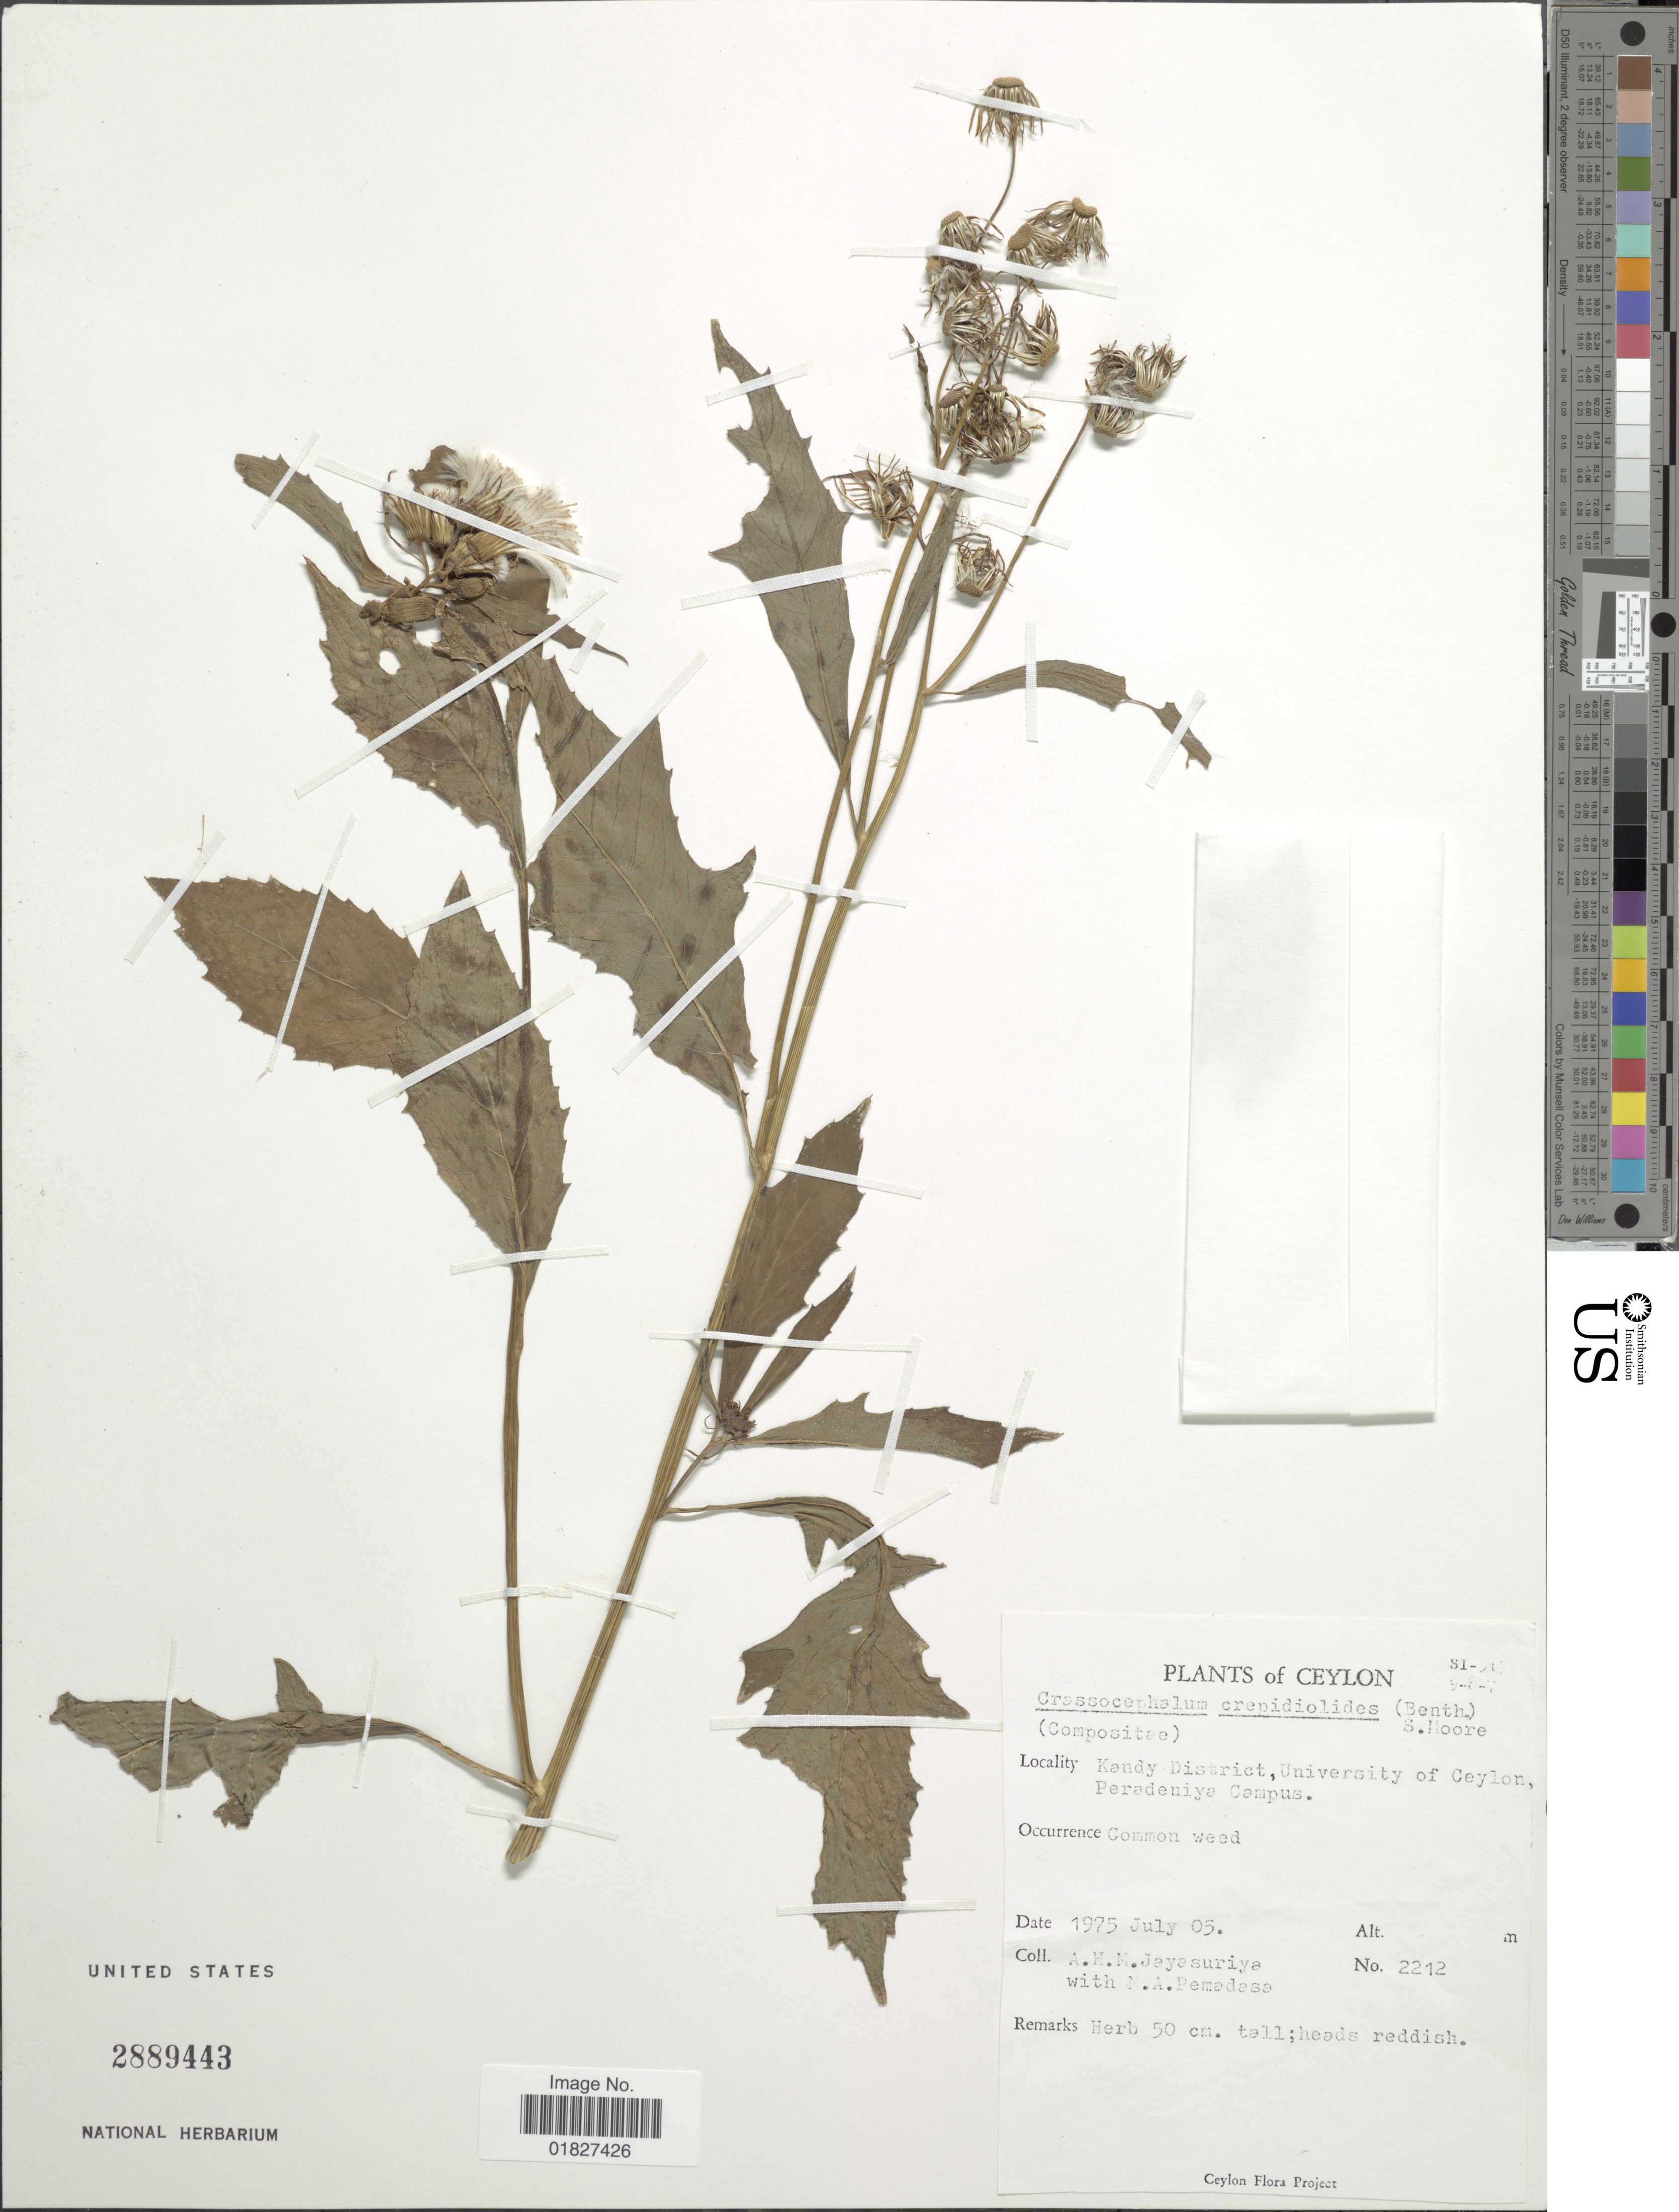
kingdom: Plantae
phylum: Tracheophyta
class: Magnoliopsida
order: Asterales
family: Asteraceae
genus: Crassocephalum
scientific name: Crassocephalum crepidioides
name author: (Benth.) S. Moore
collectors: A. H. Jayasuriya & M. Pemadasa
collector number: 2212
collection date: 1975-07-05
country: Sri Lanka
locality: Ceylon, Kandy District, University of Ceylon, Perandeniya Campus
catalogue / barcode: US 2889443